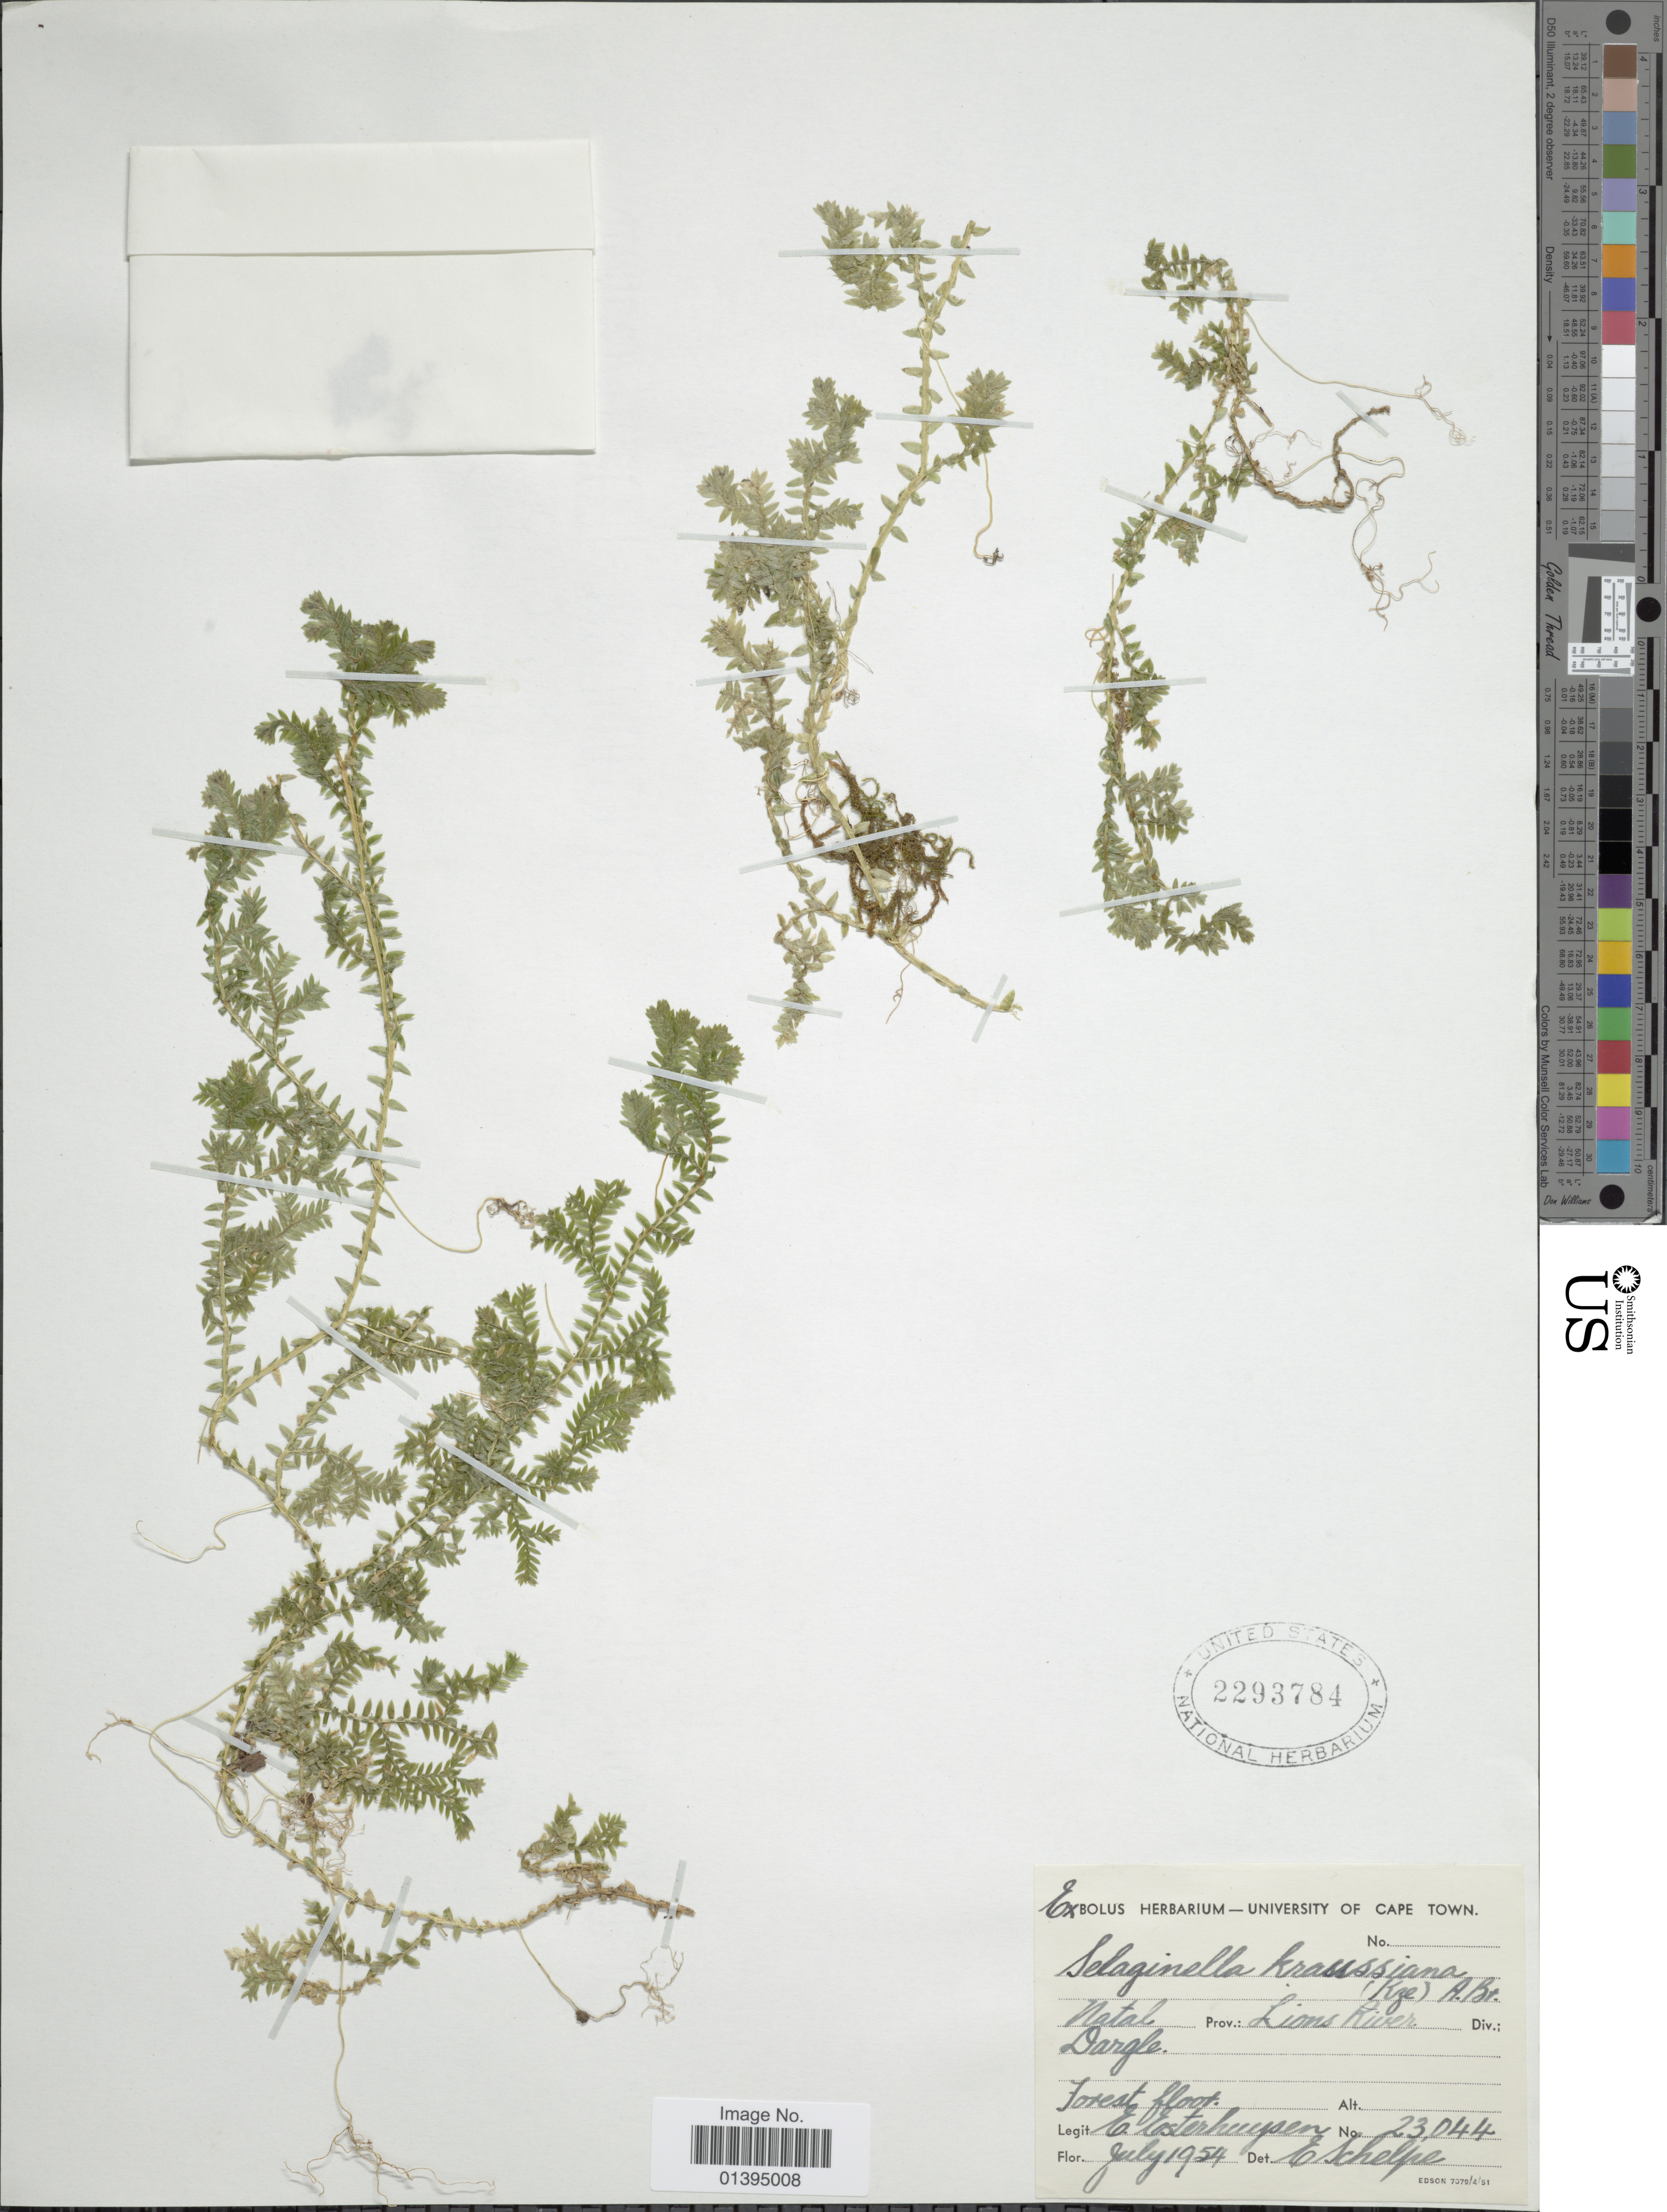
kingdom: Plantae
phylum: Tracheophyta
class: Lycopodiopsida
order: Selaginellales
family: Selaginellaceae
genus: Selaginella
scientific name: Selaginella kraussiana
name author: (Kunze) A. Braun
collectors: E. E. Esterhuysen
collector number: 23044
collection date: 1954-07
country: South Africa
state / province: KwaZulu-Natal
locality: Natal, Prov. Lions River, Div. Dargle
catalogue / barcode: US 2293784